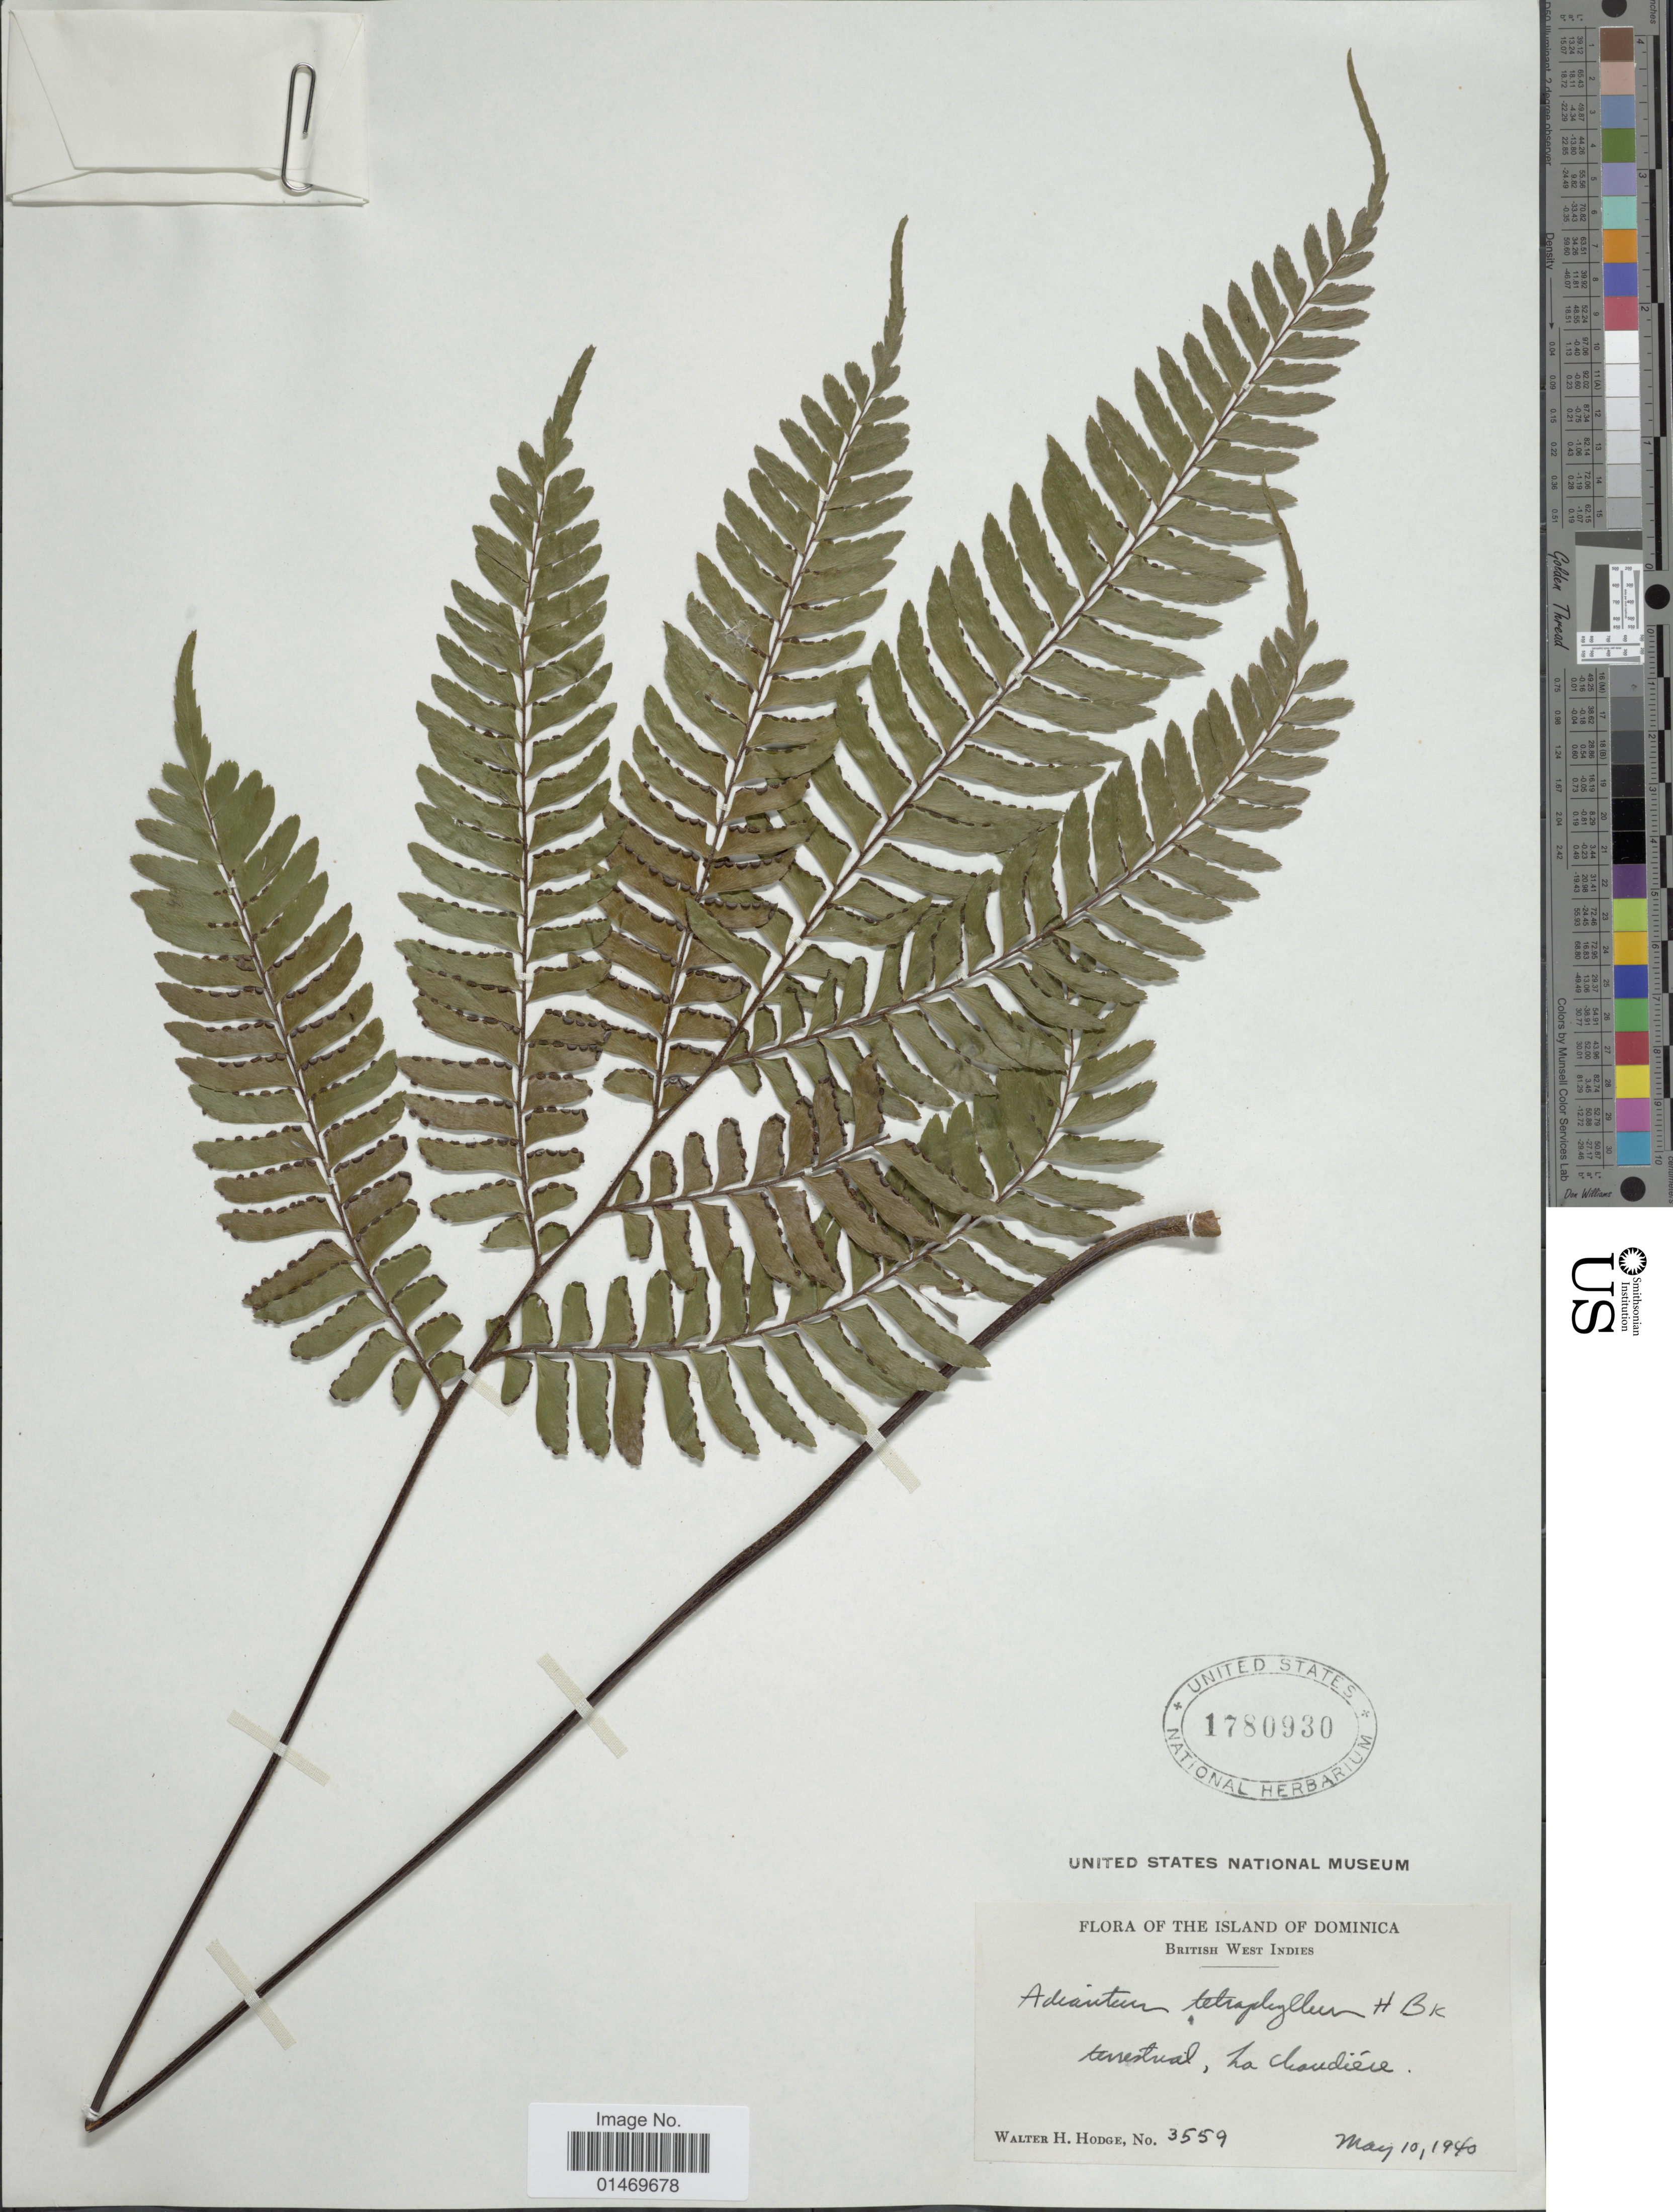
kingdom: Plantae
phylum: Tracheophyta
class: Polypodiopsida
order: Polypodiales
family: Pteridaceae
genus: Adiantum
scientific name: Adiantum tetraphyllum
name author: Humb. & Bonpl. ex Willd.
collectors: W. Hodge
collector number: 3559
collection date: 1940-05-10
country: Dominica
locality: Island Dominica, British West Indies, La Chaudiere.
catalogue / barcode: US 1780930